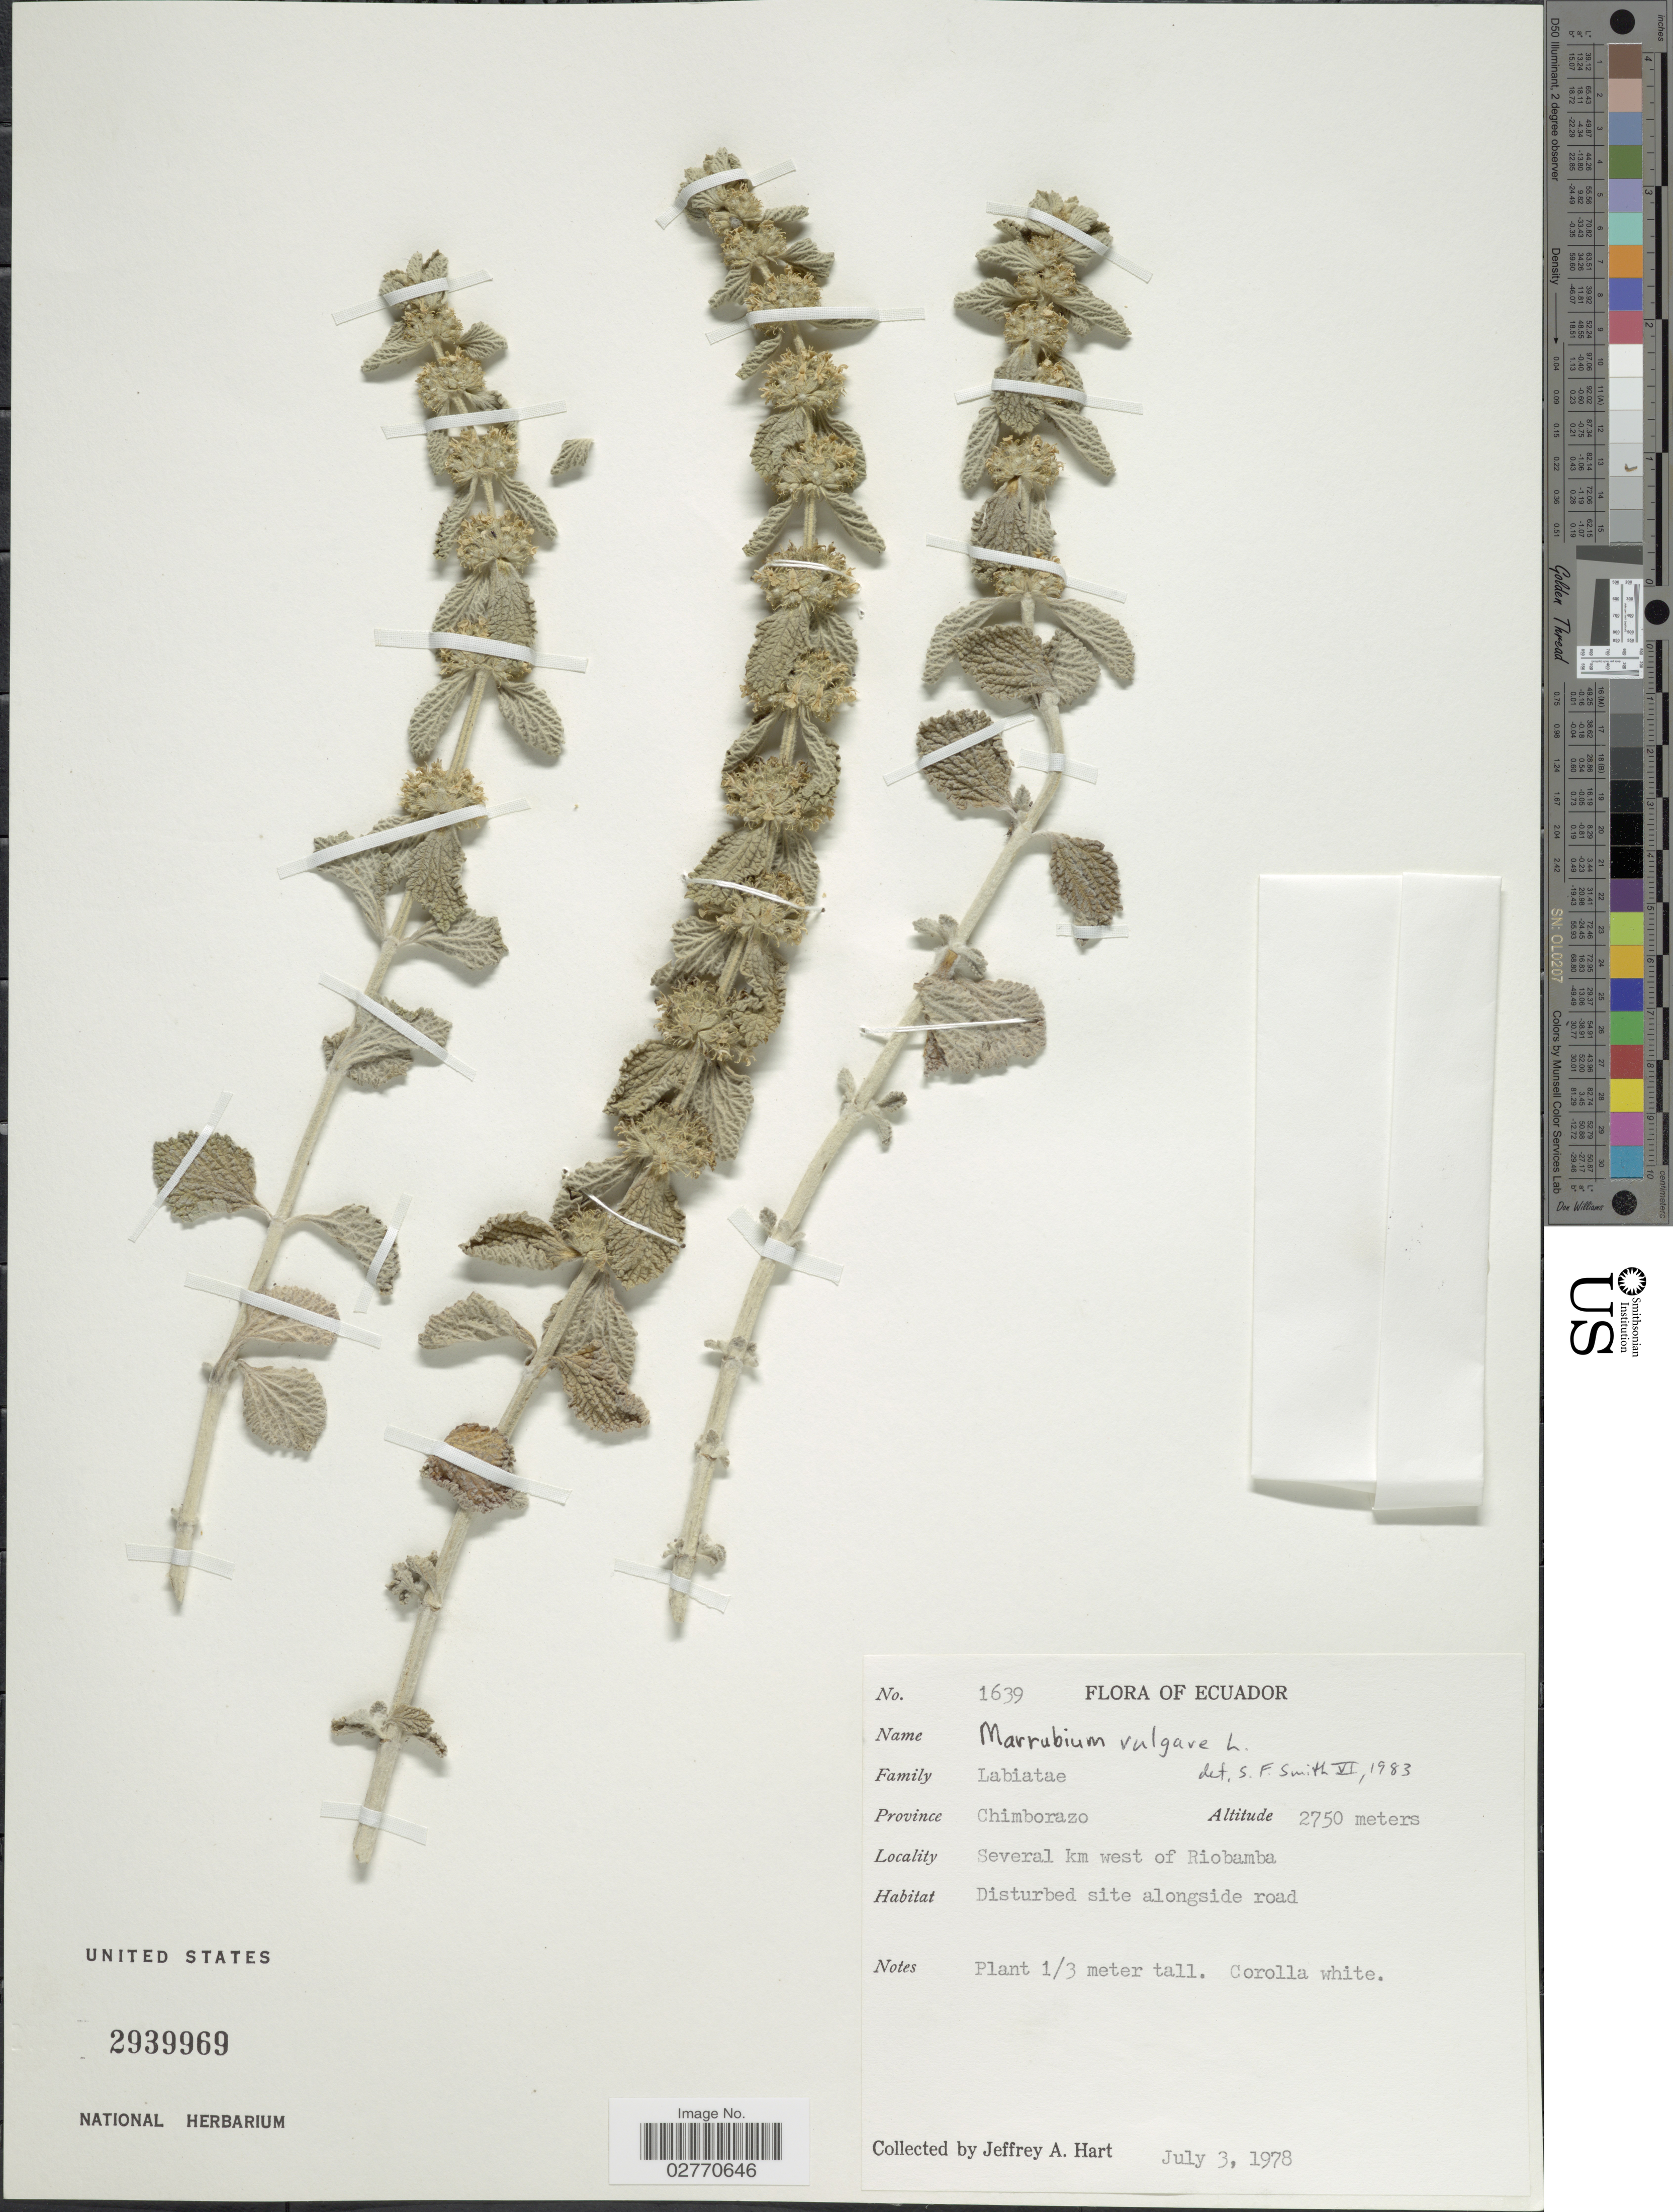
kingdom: Plantae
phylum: Tracheophyta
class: Magnoliopsida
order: Lamiales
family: Lamiaceae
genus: Marrubium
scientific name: Marrubium vulgare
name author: L.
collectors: J. A. Hart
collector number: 1639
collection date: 1978-07-03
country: Ecuador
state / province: Chimborazo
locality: Several km west of Riobamba.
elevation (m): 2750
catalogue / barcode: US 2939969